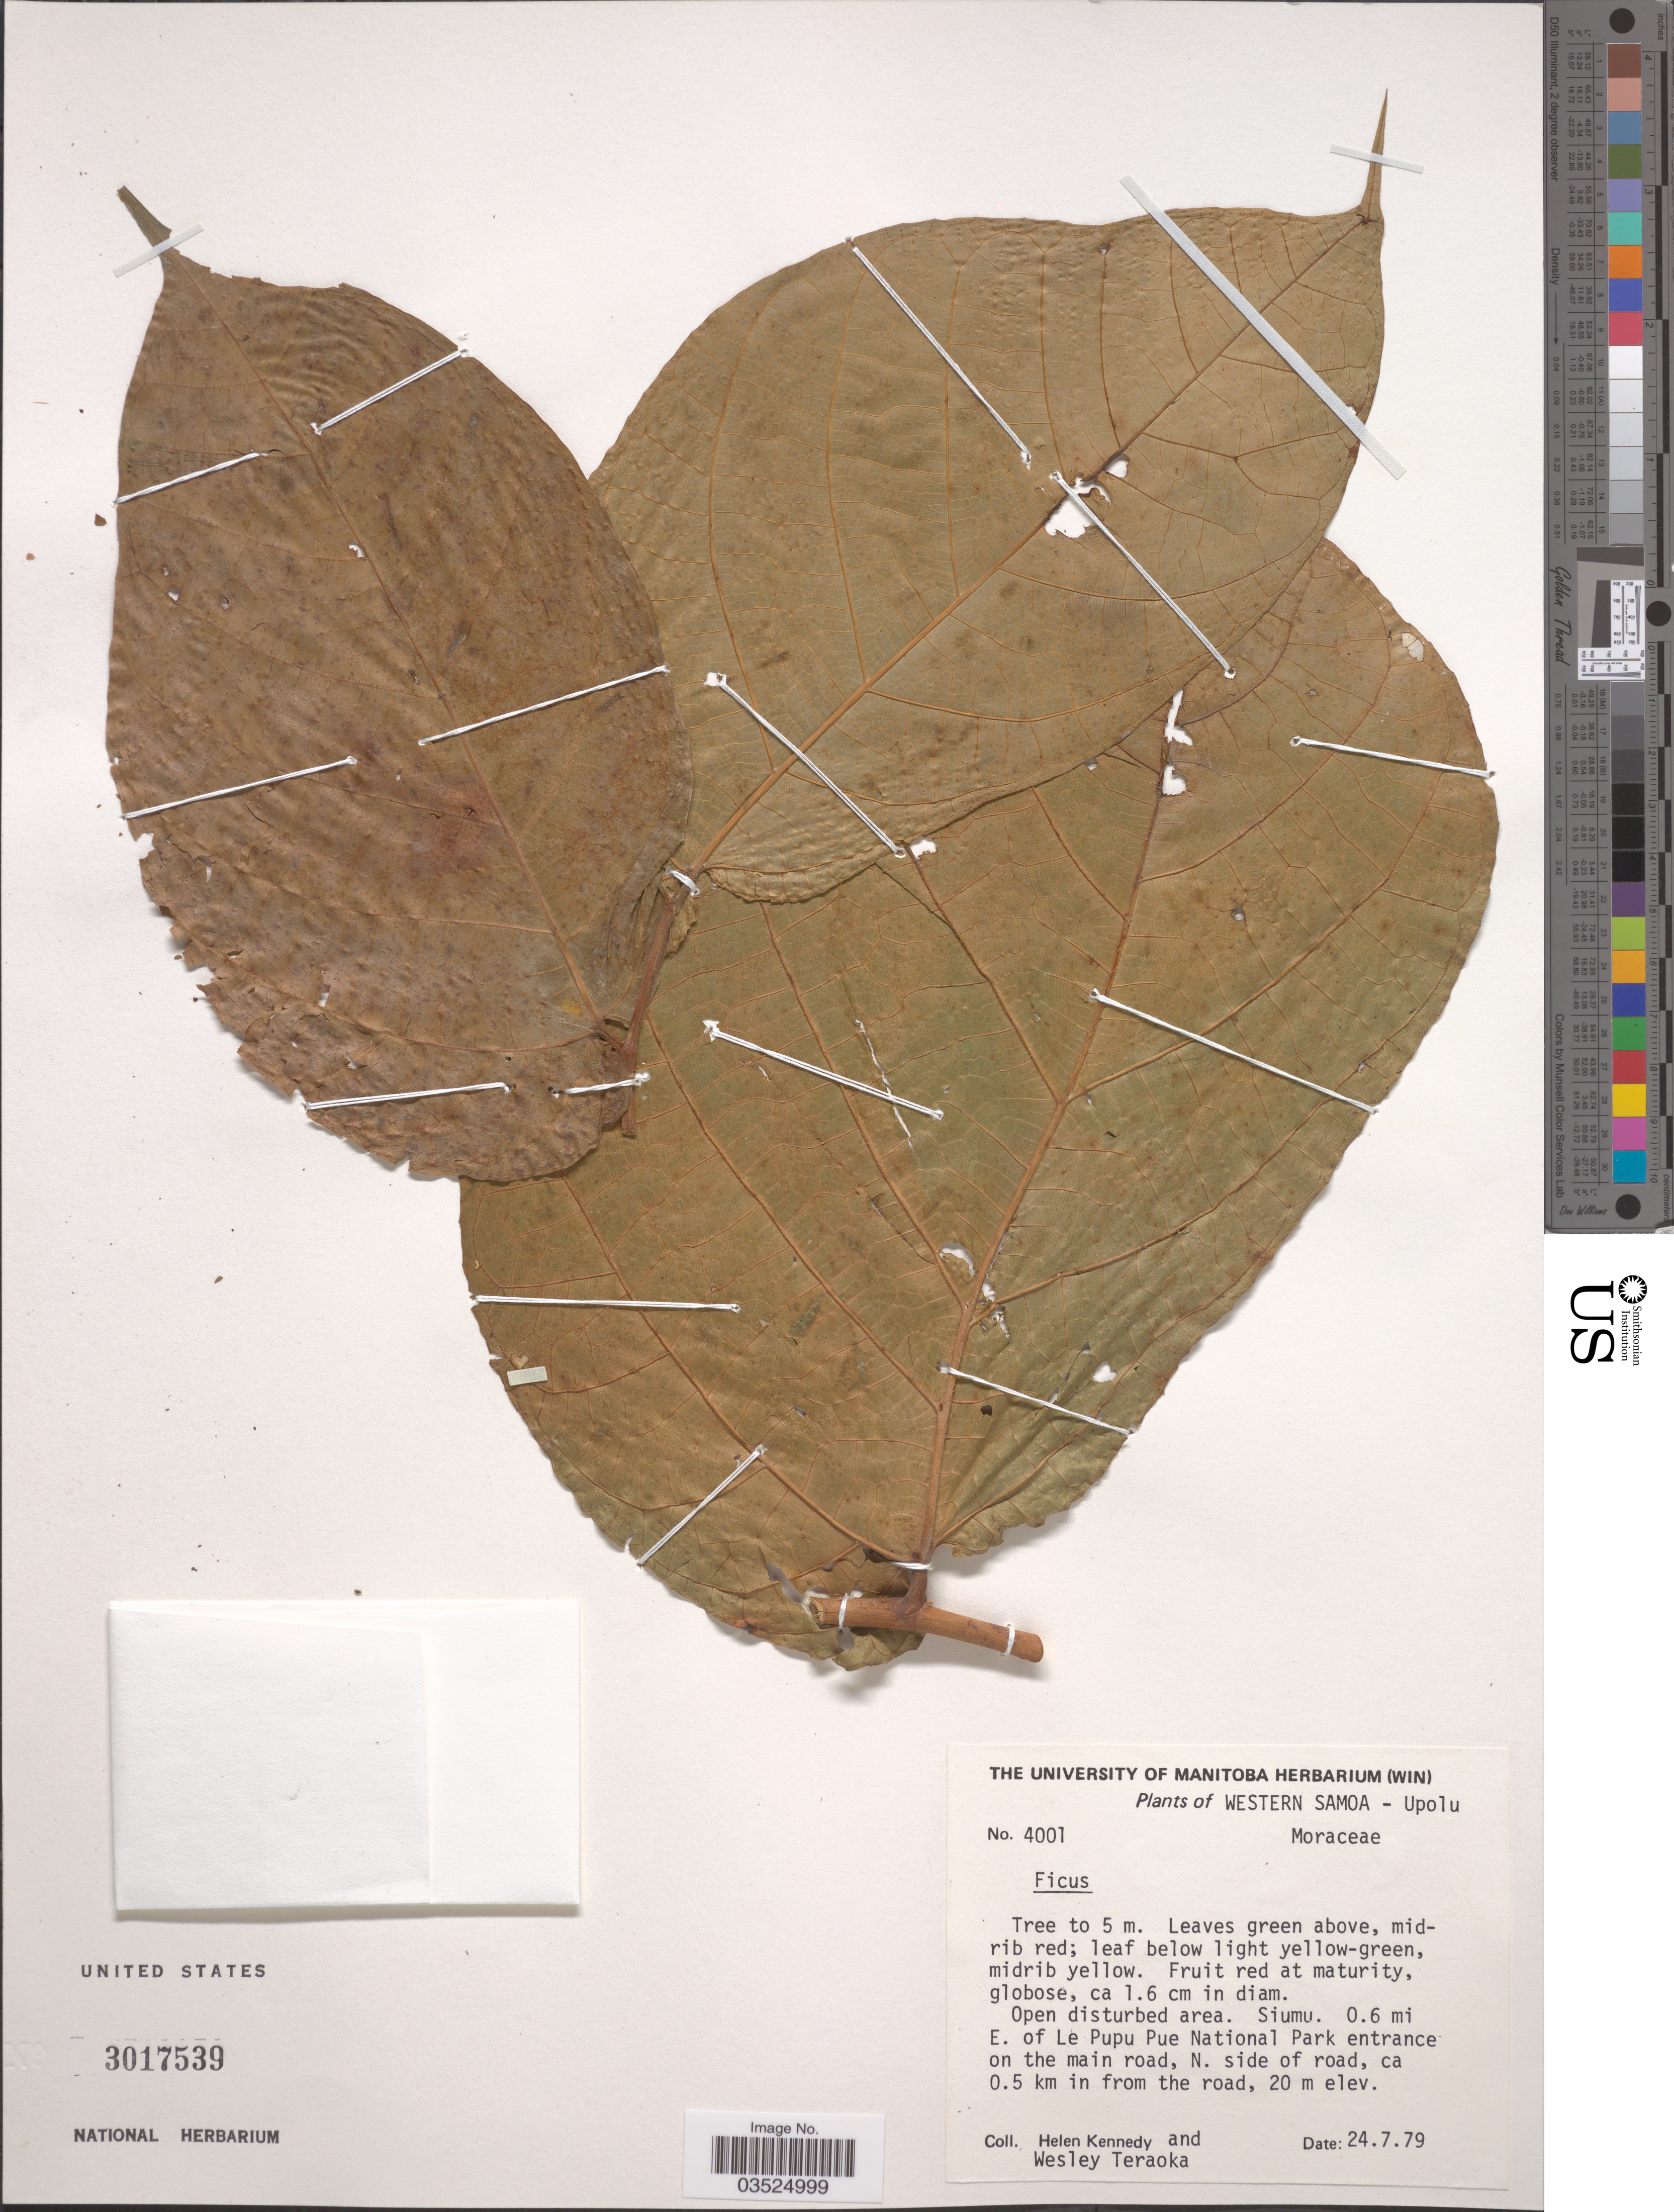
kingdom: Plantae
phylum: Tracheophyta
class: Magnoliopsida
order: Rosales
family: Moraceae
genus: Ficus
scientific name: Ficus sp.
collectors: H. Kennedy & W. Teraoka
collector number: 4001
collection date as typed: Transcribed d/m/y: 24/7/79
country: Samoa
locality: Upolu. Siumu. 0.6 mi E. of Le Pupu Pue National Park entrance on the main road, N. side of road, ca 0.5 km in from the road.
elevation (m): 20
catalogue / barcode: US 3017539